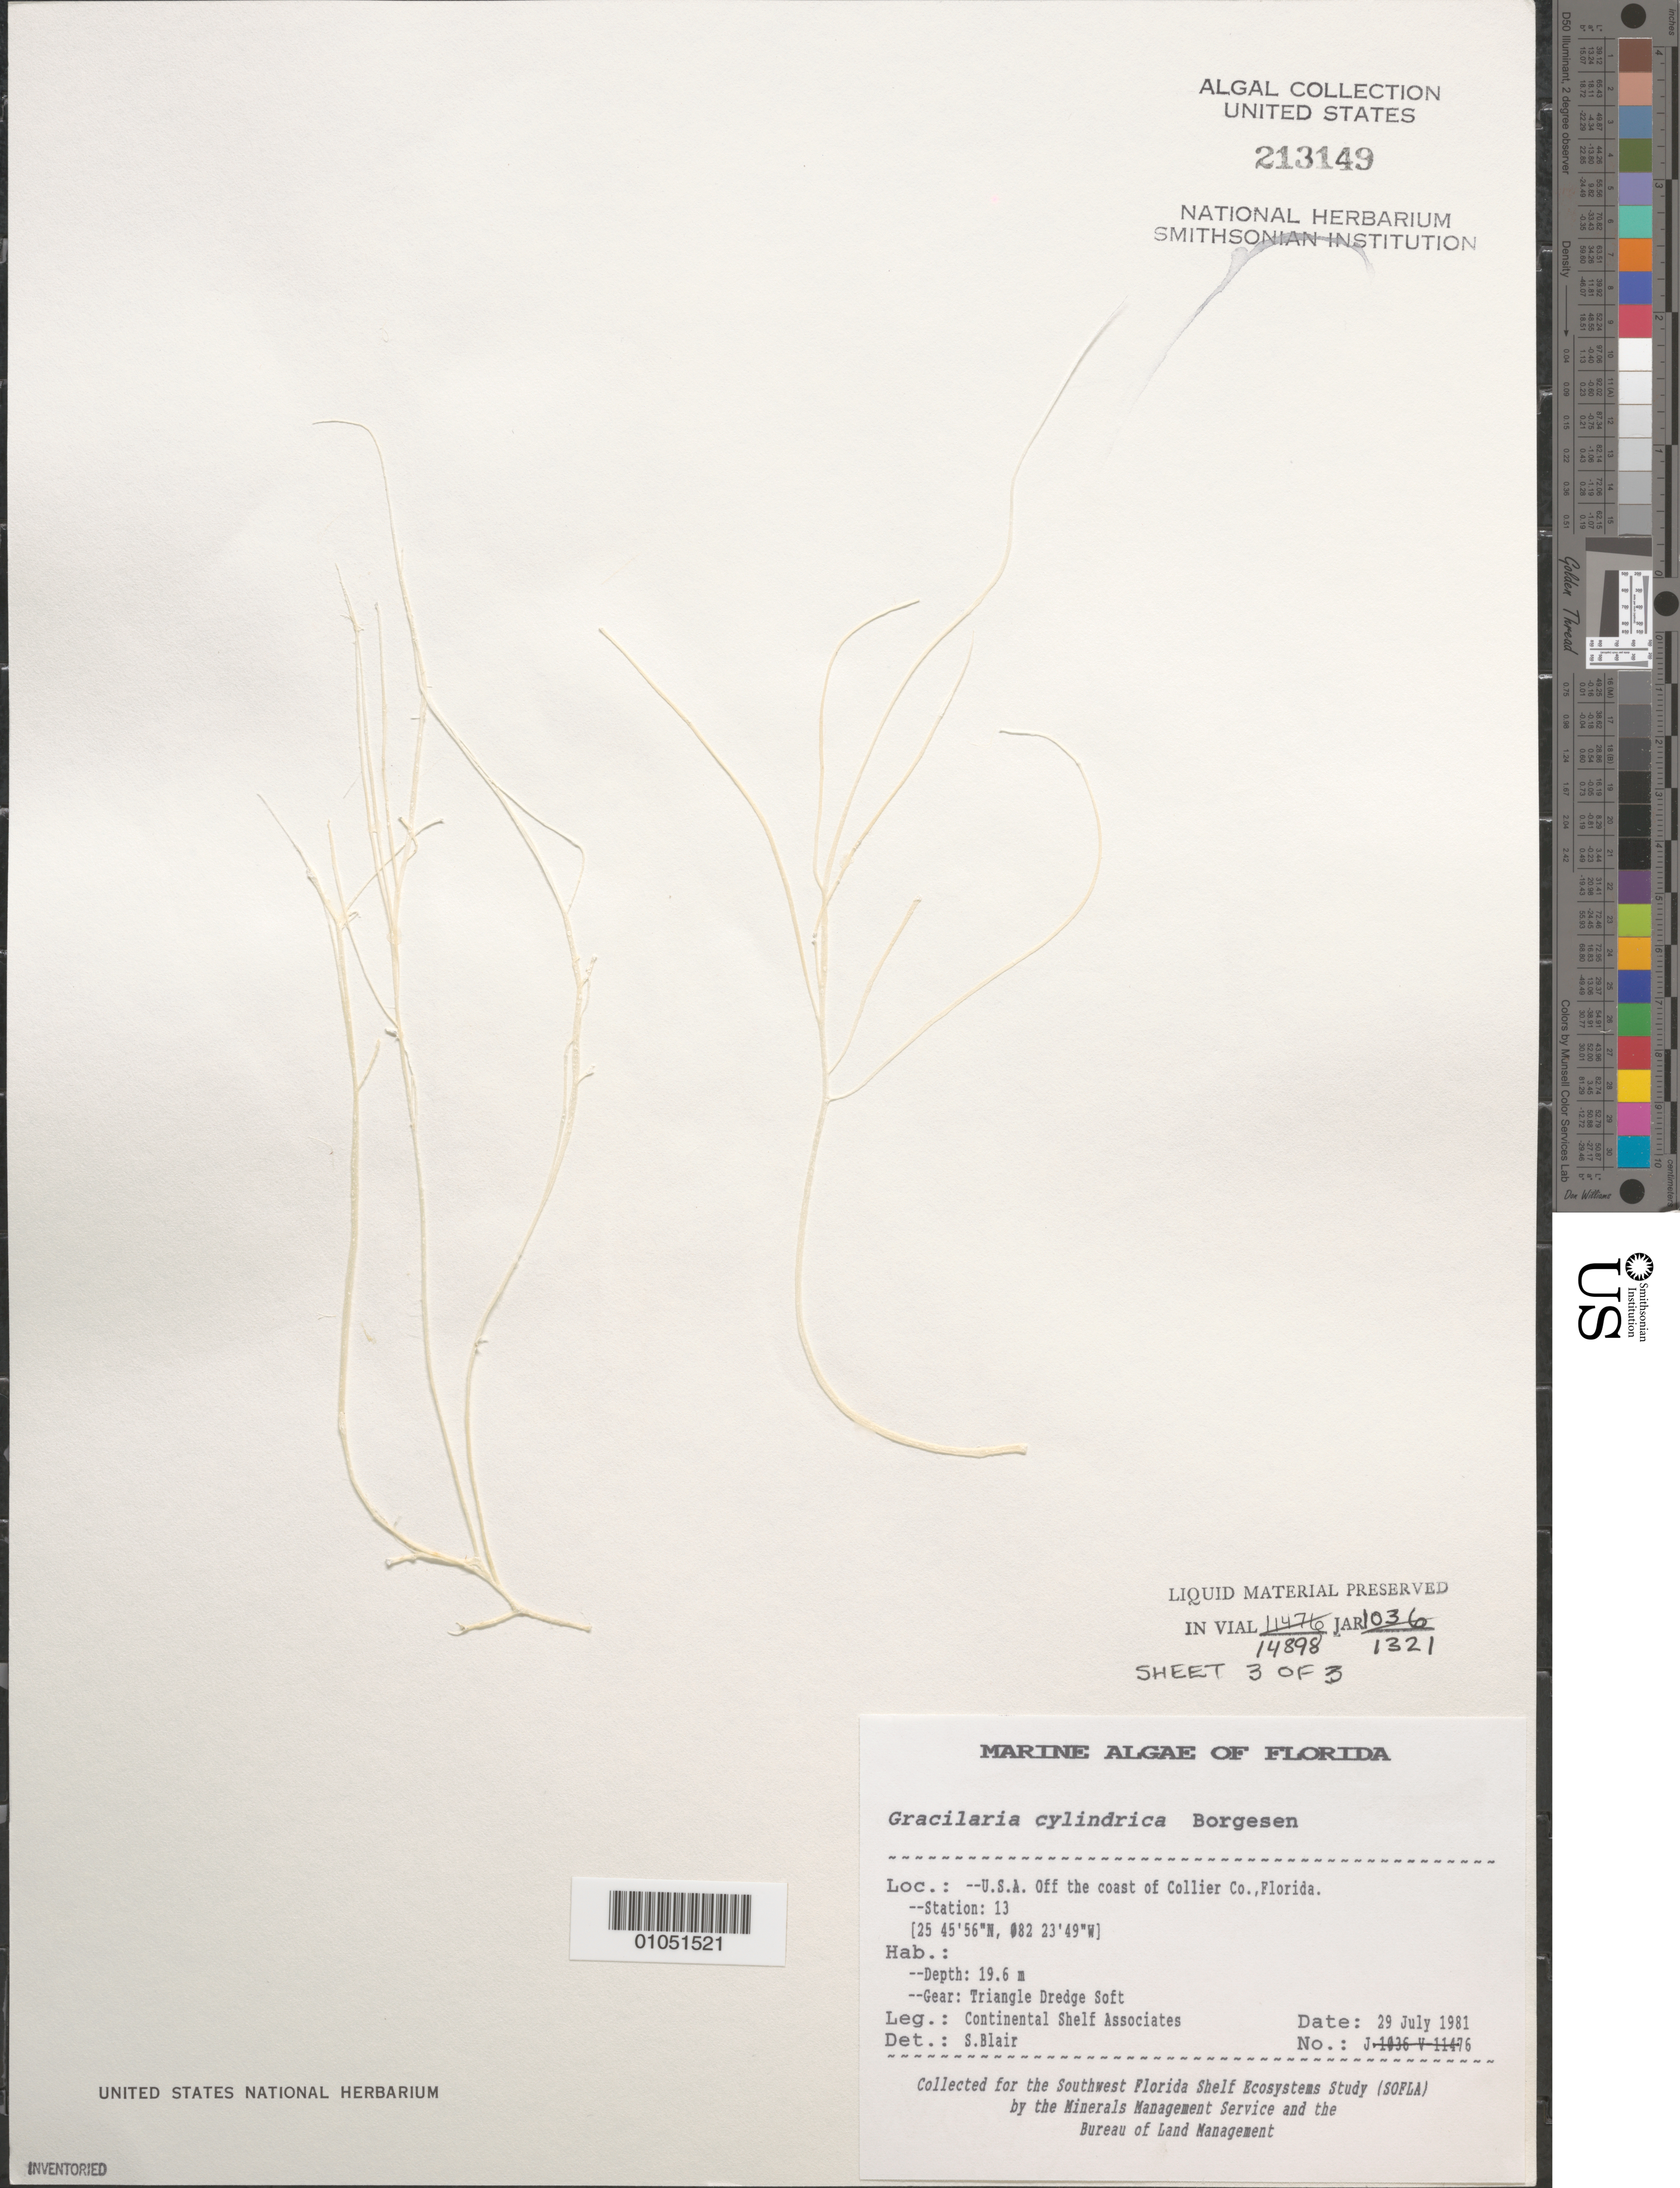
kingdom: Plantae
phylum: Rhodophyta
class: Florideophyceae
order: Gracilariales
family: Gracilariaceae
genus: Gracilaria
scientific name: Gracilaria cylindrica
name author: Børgesen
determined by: Blair, S. M.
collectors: Continental Shelf Associates for the MMS/BLM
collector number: Station 13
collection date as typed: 29 Jul 1981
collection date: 1981-07-29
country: United States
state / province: Florida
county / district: Collier County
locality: Gulf of Mexico off the coast of Collier County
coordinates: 25 45'56"N, 082 23'49"W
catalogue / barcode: US 213149